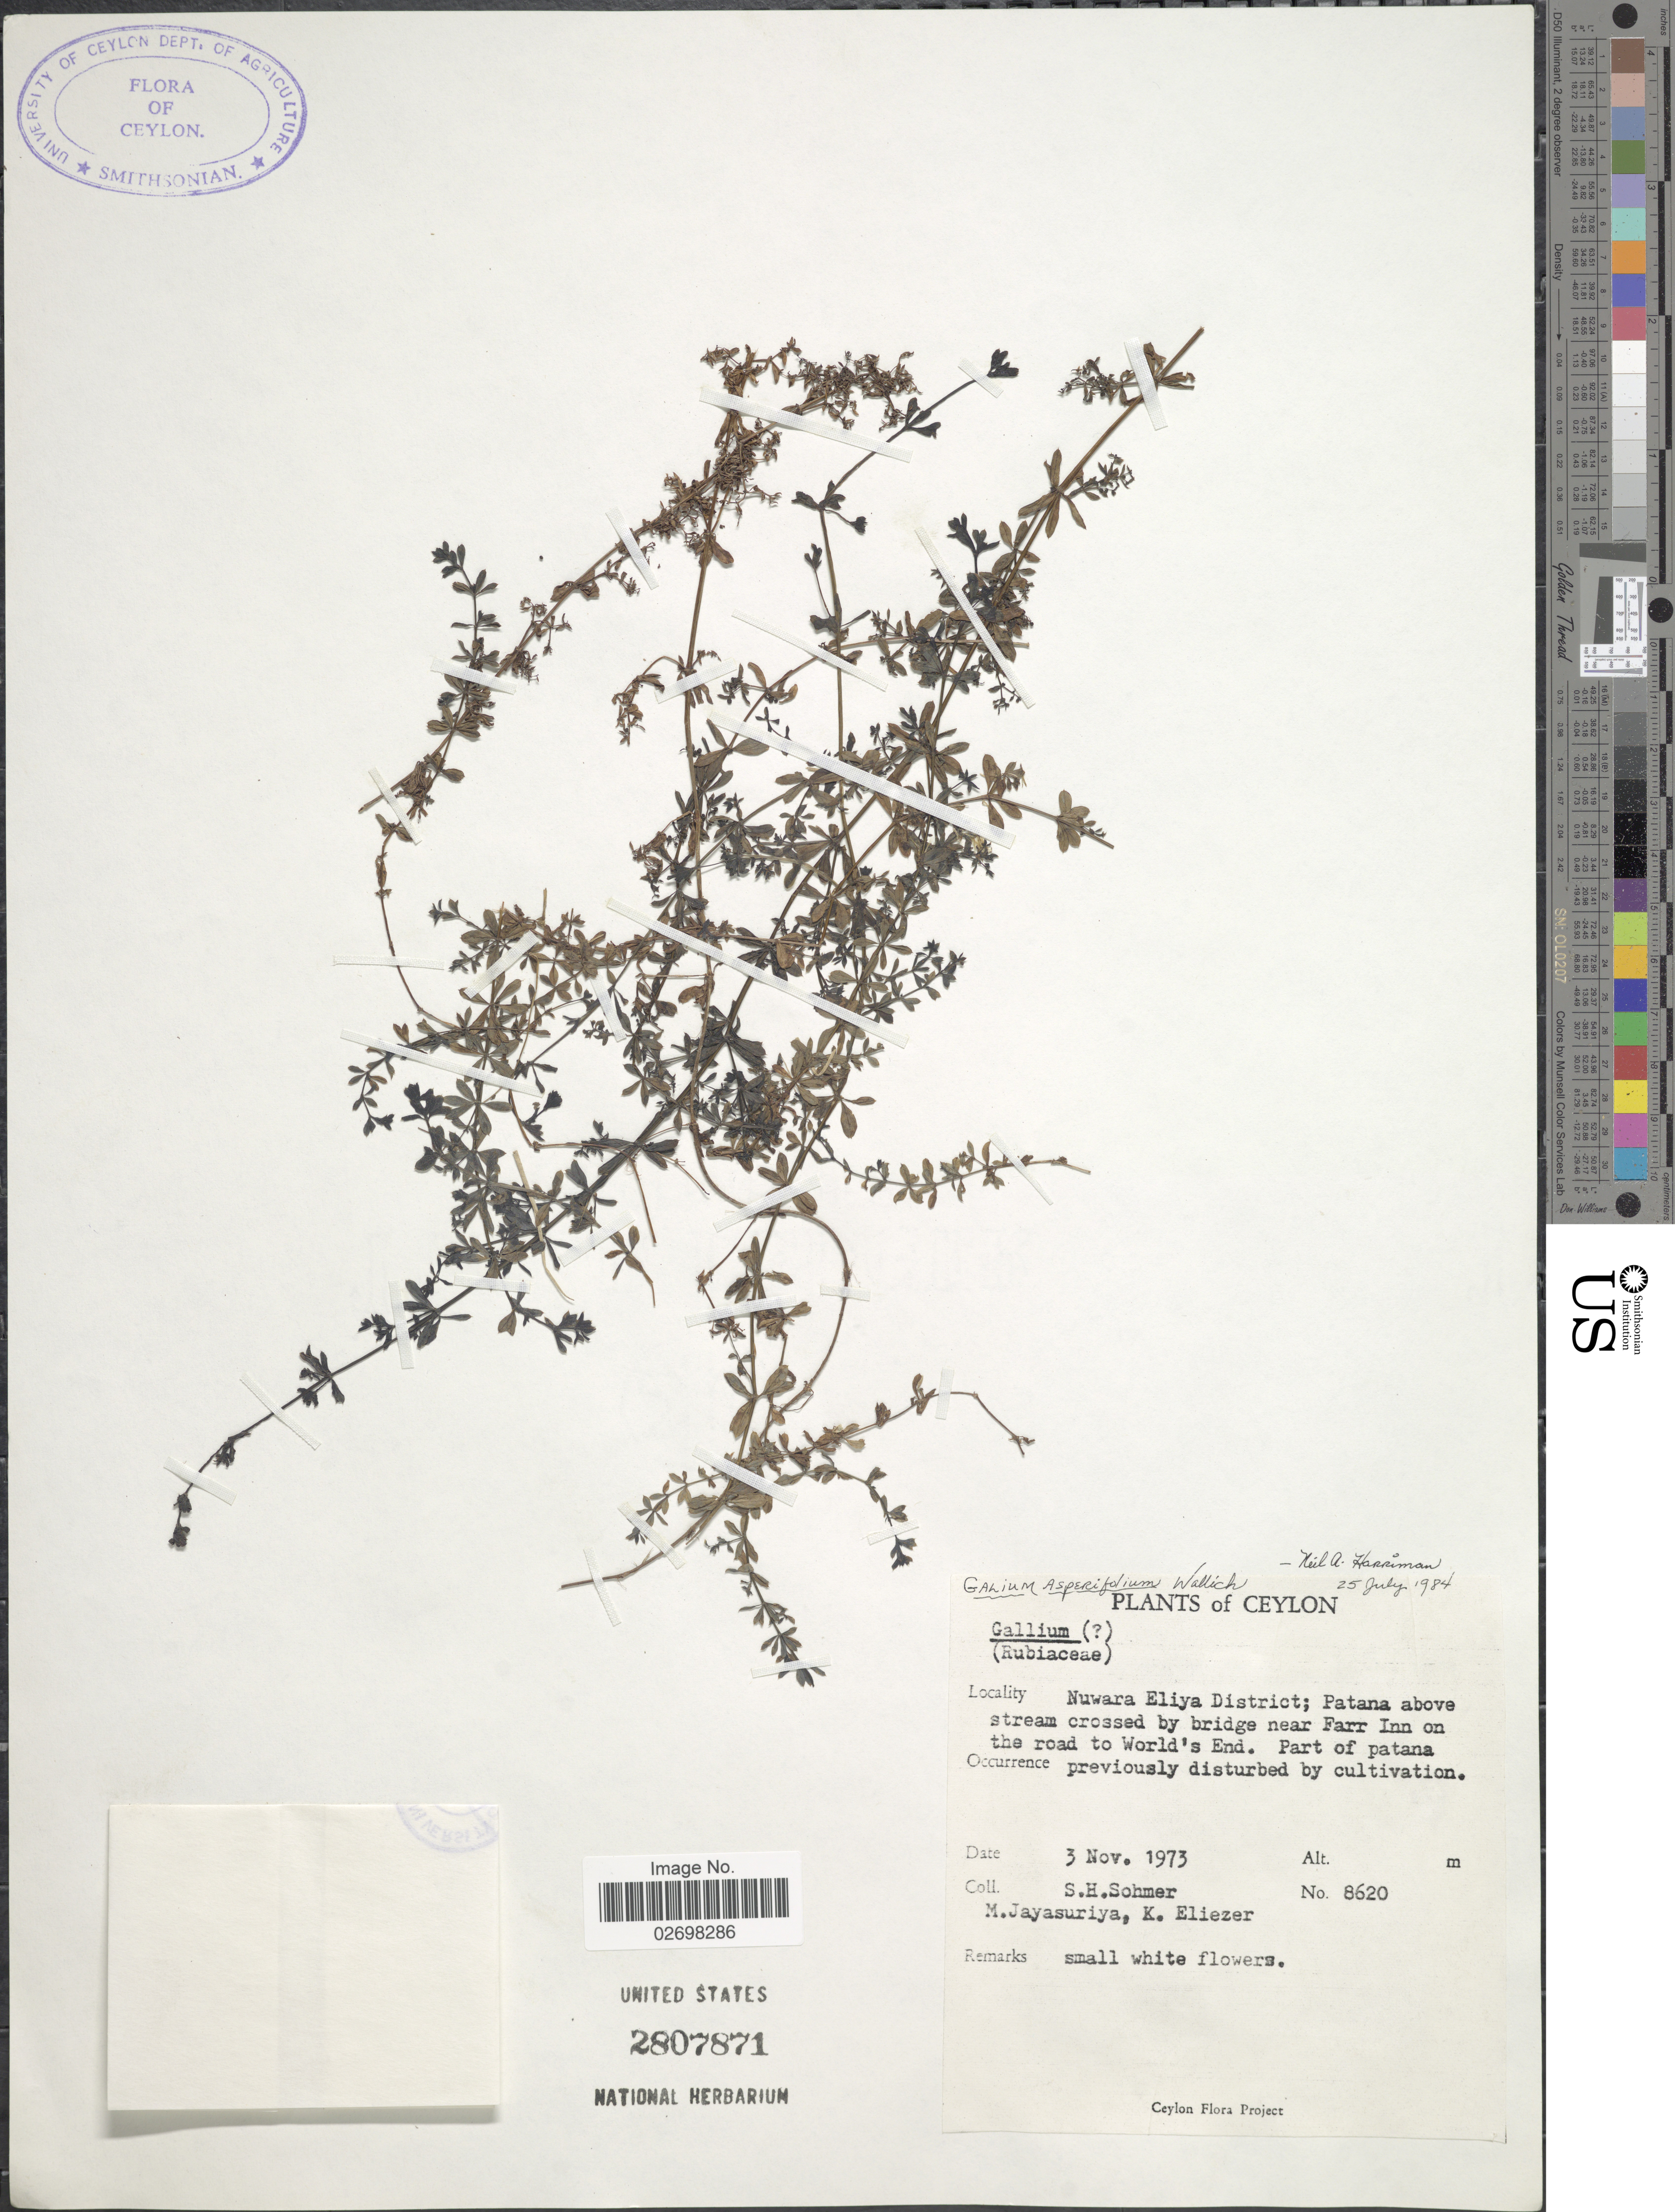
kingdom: Plantae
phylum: Tracheophyta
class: Magnoliopsida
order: Gentianales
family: Rubiaceae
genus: Galium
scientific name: Galium asperifolium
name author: Wall.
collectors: S. H. Sohmer, M. Jayasuriya & K. Eliezer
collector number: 8620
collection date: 1973-11-03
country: Sri Lanka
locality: Ceylon, Nuwara Eliya District; Patana above stream crossed by bridge near Farr Inn on the road to World's End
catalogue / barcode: US 2807871